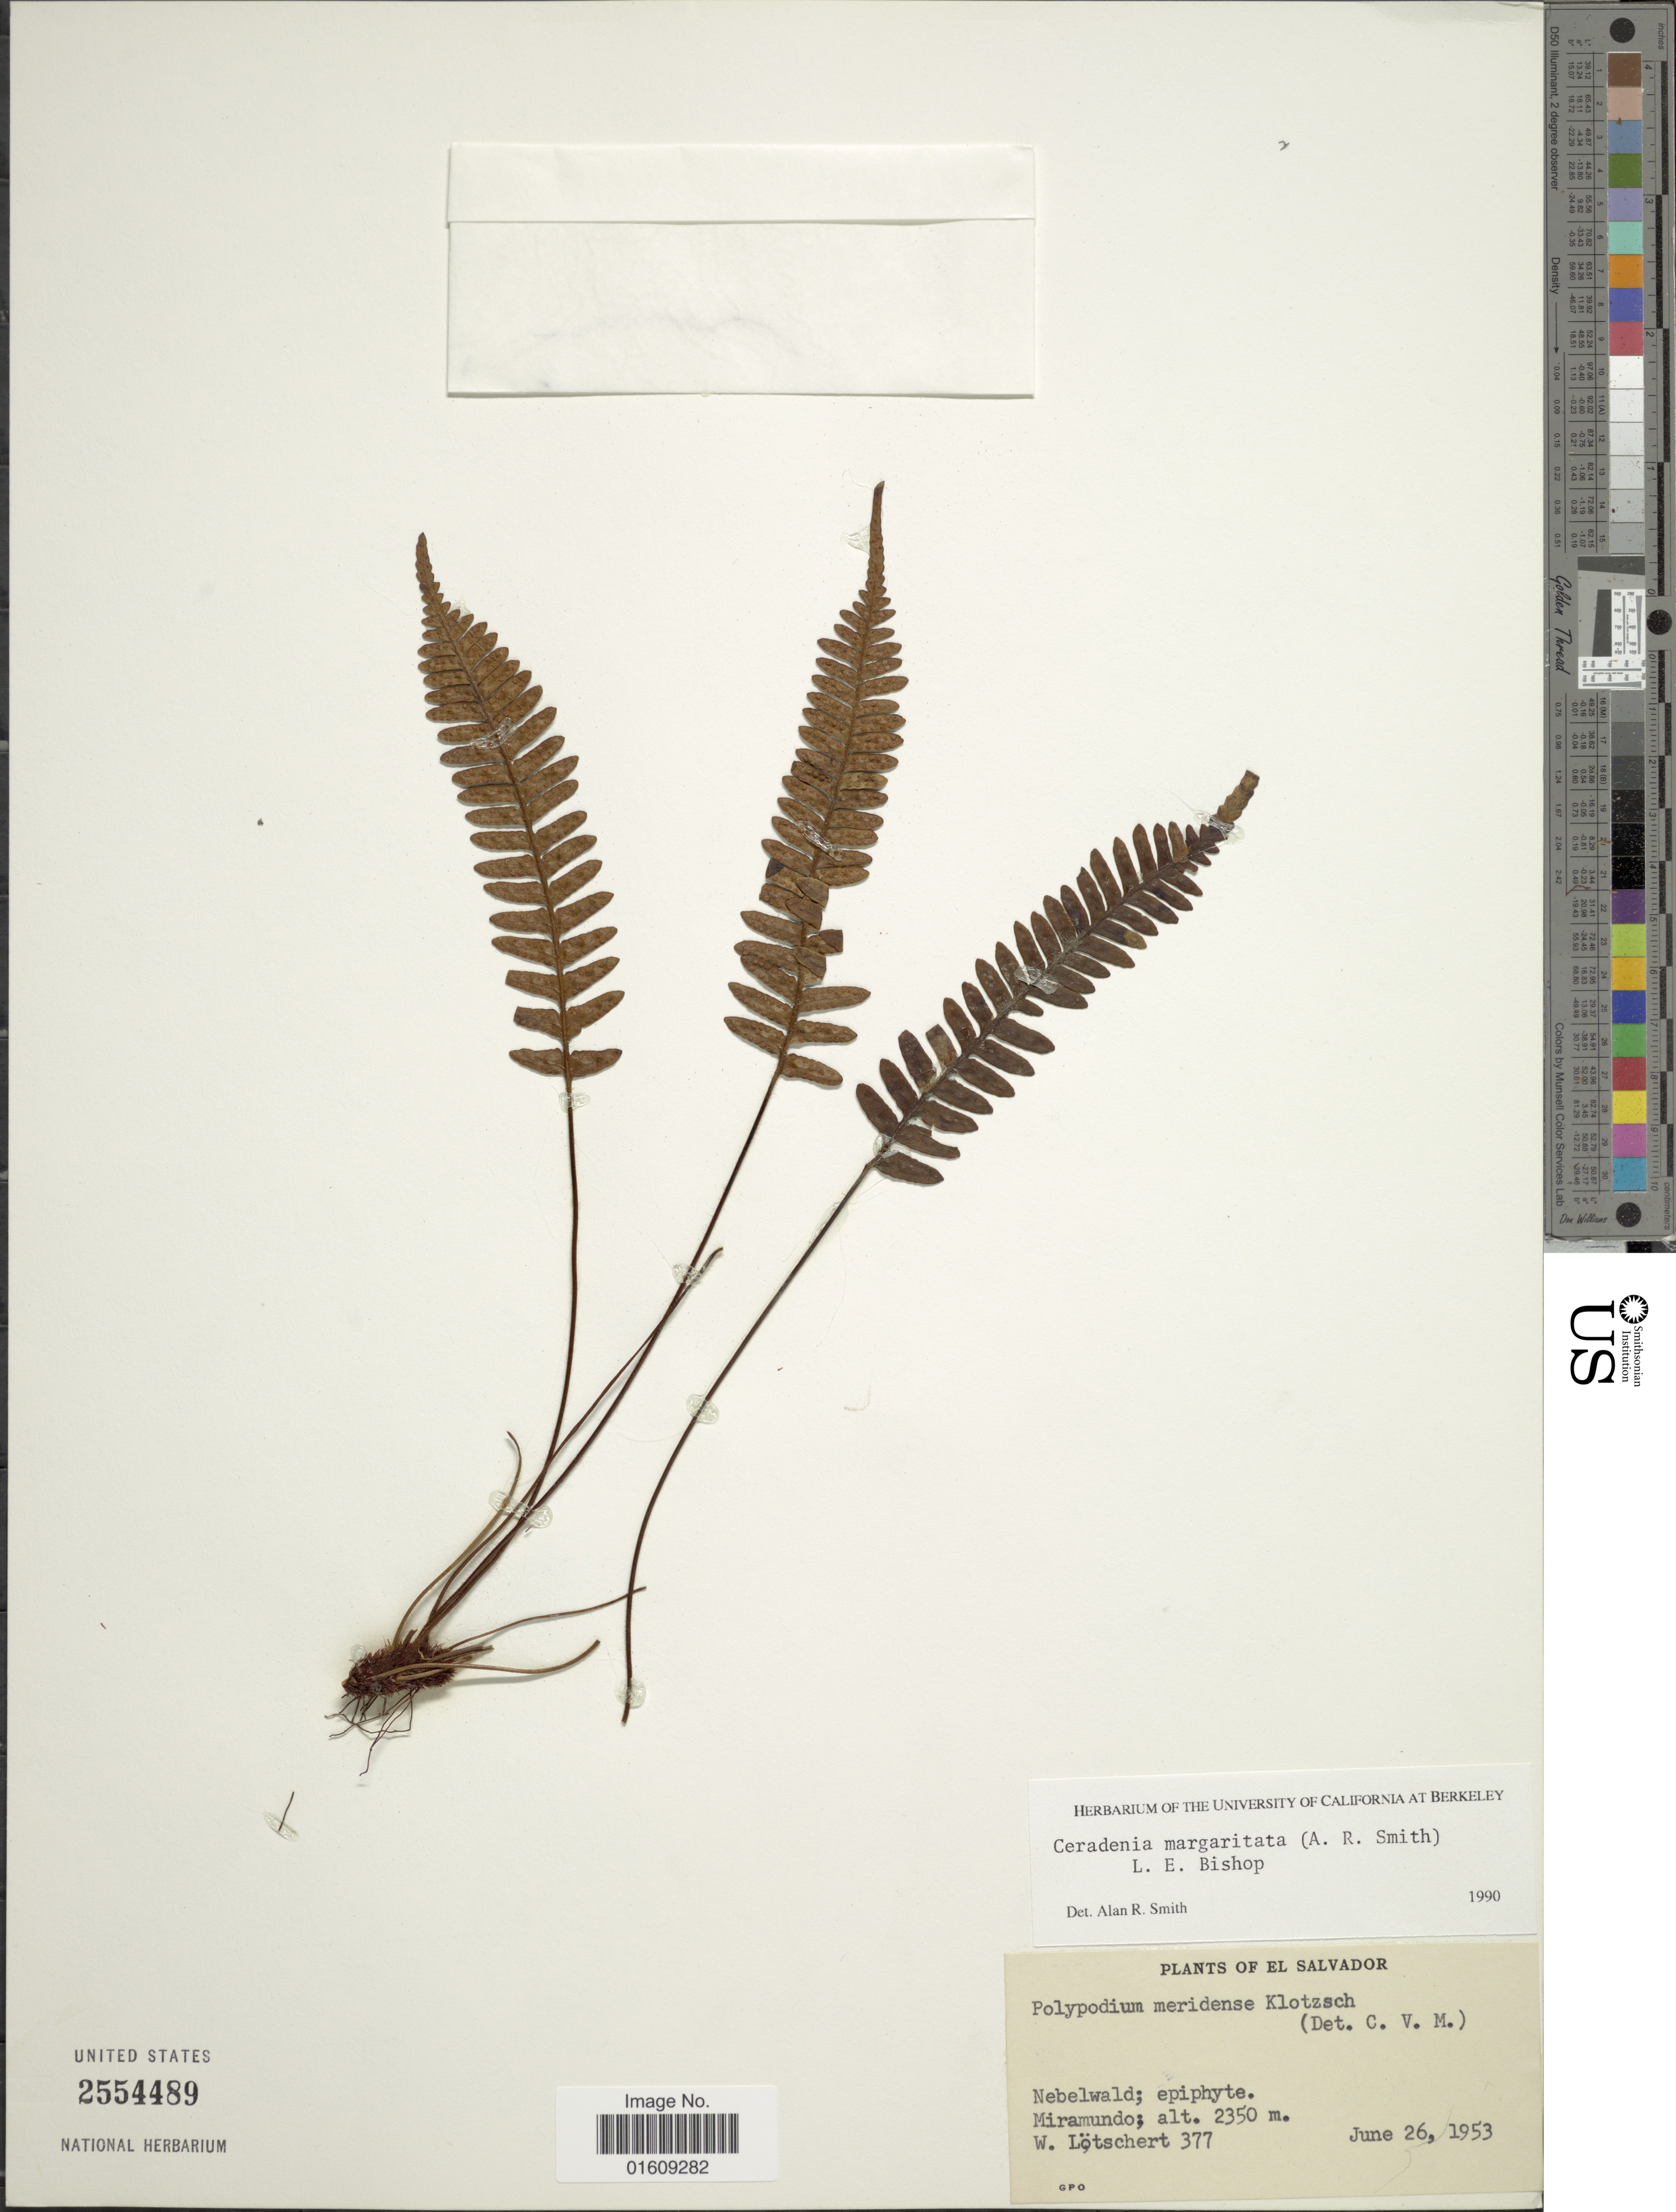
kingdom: Plantae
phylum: Tracheophyta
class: Polypodiopsida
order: Polypodiales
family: Polypodiaceae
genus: Ceradenia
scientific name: Ceradenia margaritata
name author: (A.R. Sm.) L.E. Bishop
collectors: W. Lötschert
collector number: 377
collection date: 1953-06-26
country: El Salvador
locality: El Salvador, Miramundo.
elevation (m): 2350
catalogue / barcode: US 2554489